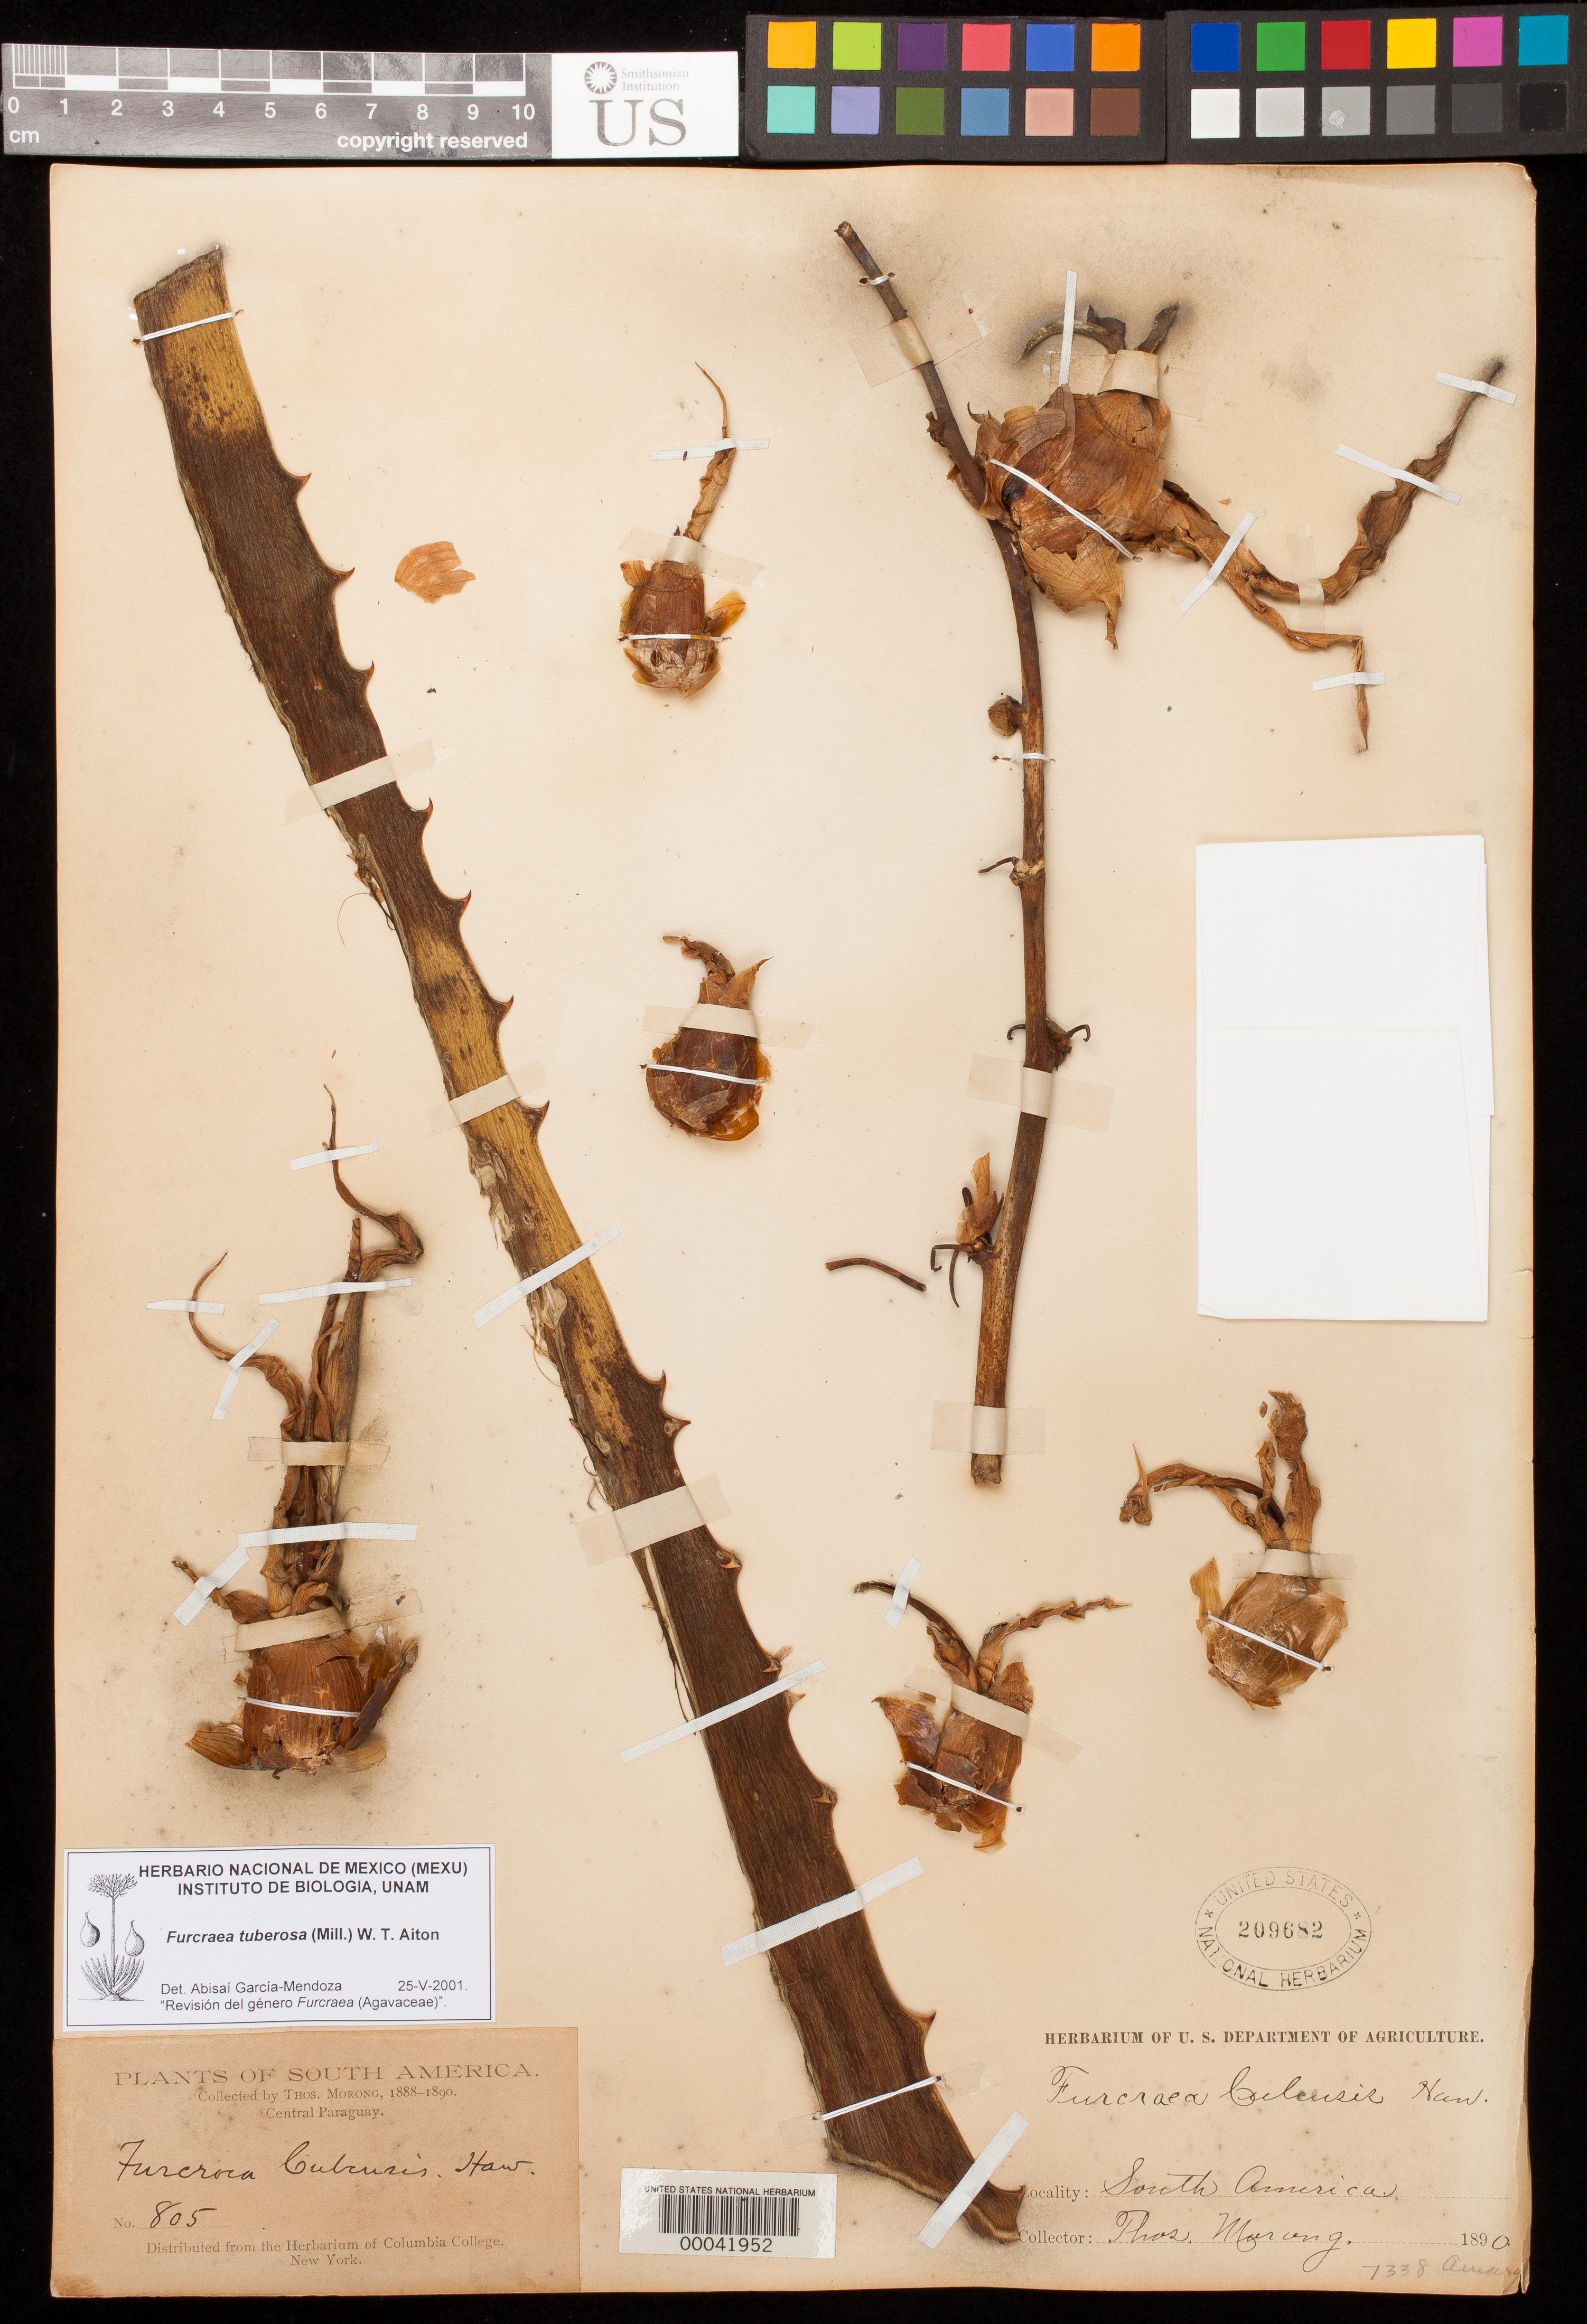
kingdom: Plantae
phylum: Tracheophyta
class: Liliopsida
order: Asparagales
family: Asparagaceae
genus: Furcraea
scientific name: Furcraea tuberosa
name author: (Mill.) W.T. Aiton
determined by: García-Mendoza, A.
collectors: T. Morong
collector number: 805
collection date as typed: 1890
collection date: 1890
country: Paraguay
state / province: Central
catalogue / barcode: US 209682